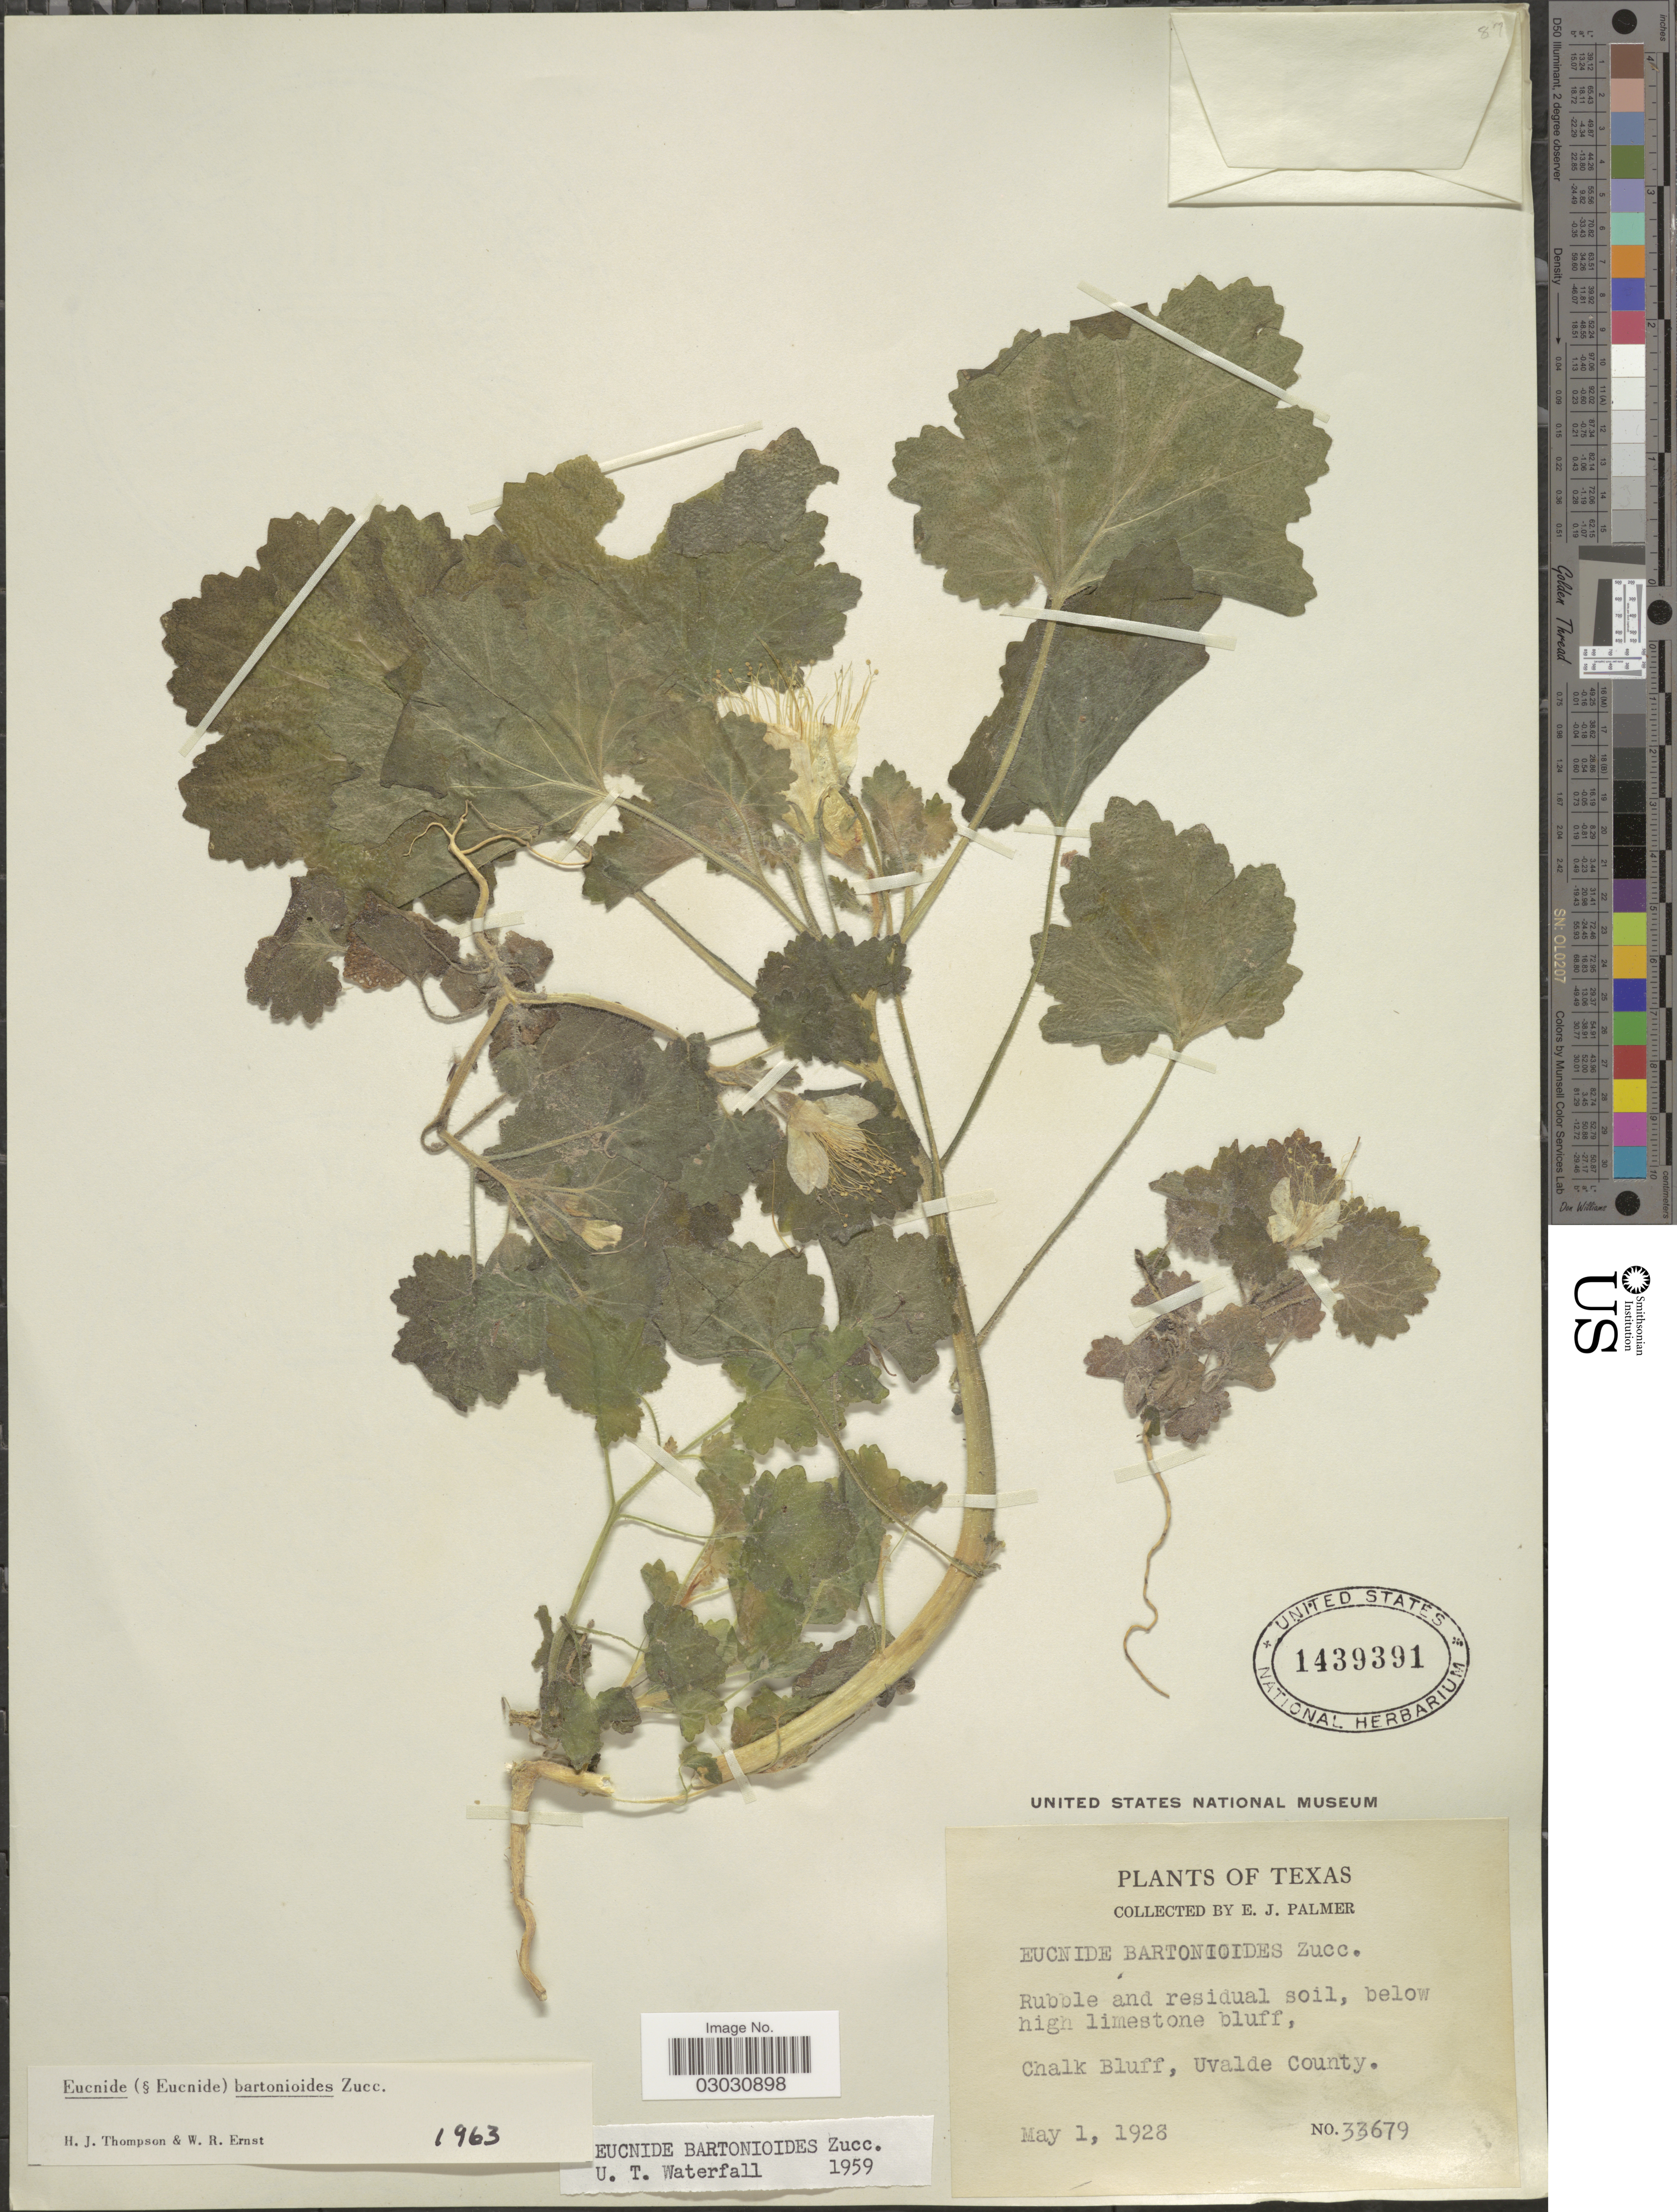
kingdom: Plantae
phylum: Tracheophyta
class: Magnoliopsida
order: Cornales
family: Loasaceae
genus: Eucnide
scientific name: Eucnide bartonioides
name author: Zucc.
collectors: E. J. Palmer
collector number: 33679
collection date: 1928-05-01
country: United States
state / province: Texas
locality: Chalk Bluff, Uvalde County.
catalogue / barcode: US 1439391